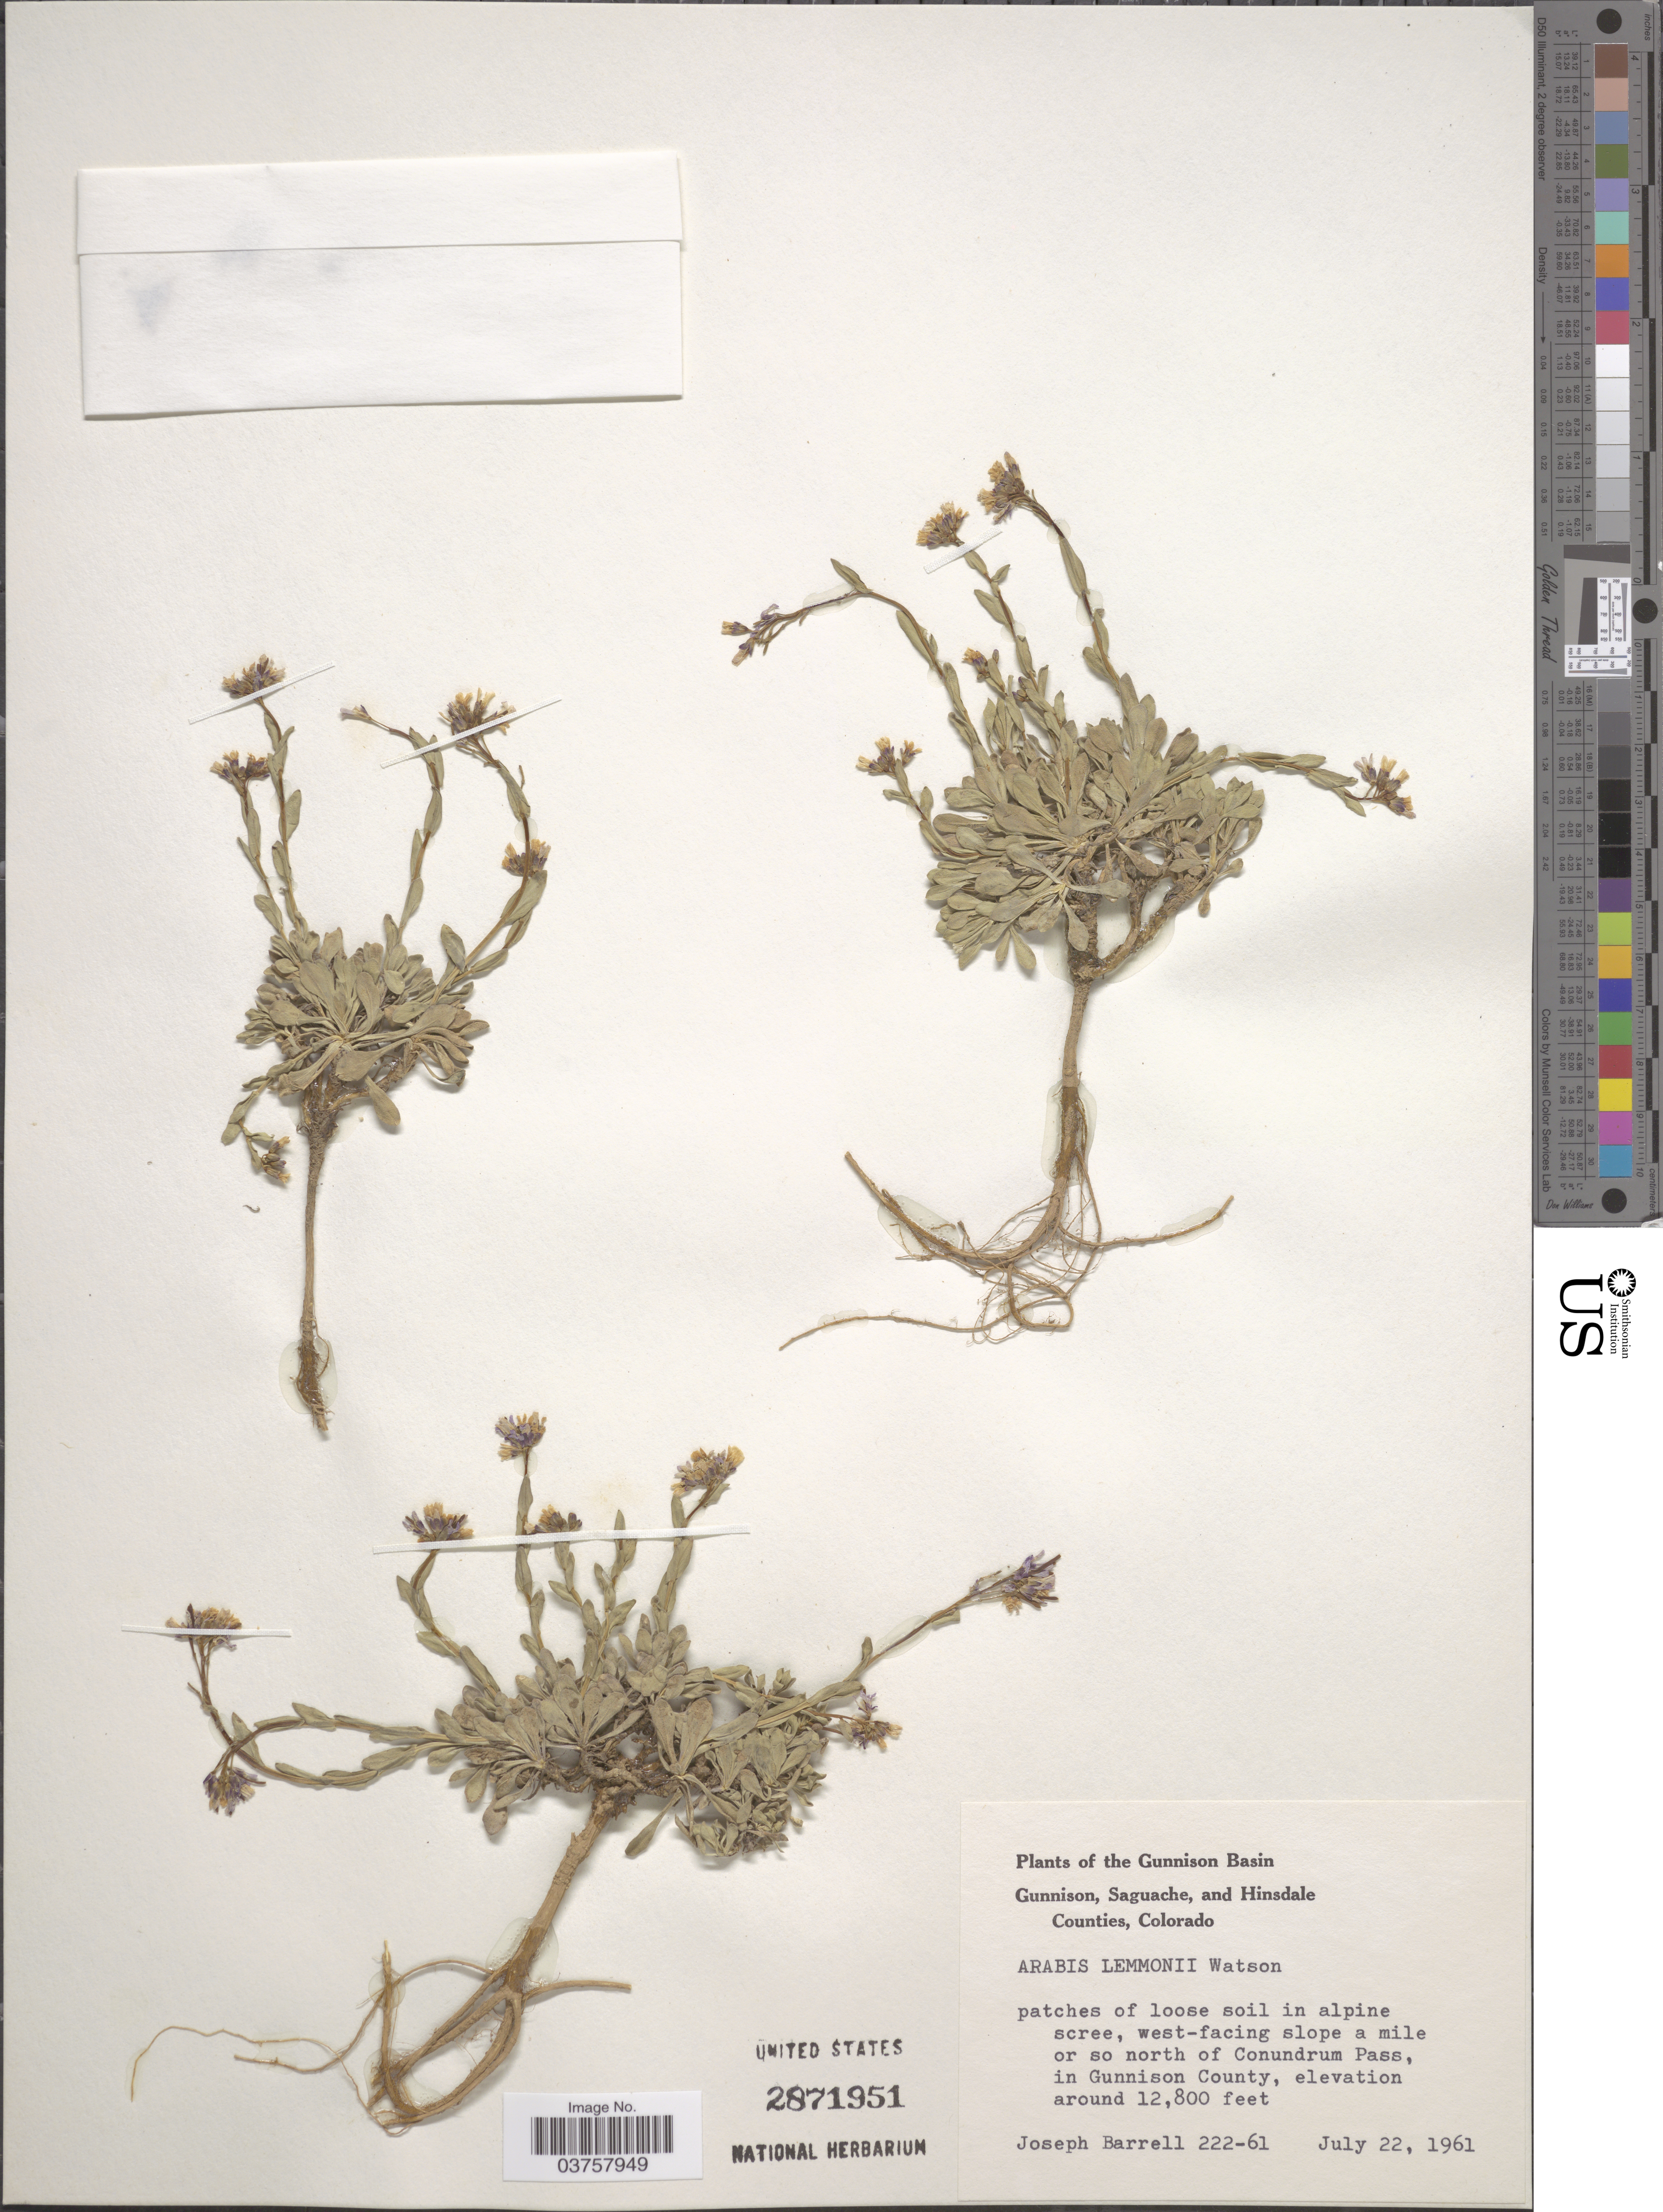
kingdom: Plantae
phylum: Tracheophyta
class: Magnoliopsida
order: Brassicales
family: Brassicaceae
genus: Arabis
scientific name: Arabis lemmonii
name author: S. Watson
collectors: J. Barrell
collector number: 222-61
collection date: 1961-07-22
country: United States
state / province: Colorado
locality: The Gunnison Basin. West-facing slope a mile or so north of Conundrum Pass, in Gunnison County.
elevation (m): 3901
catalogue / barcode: US 2871951